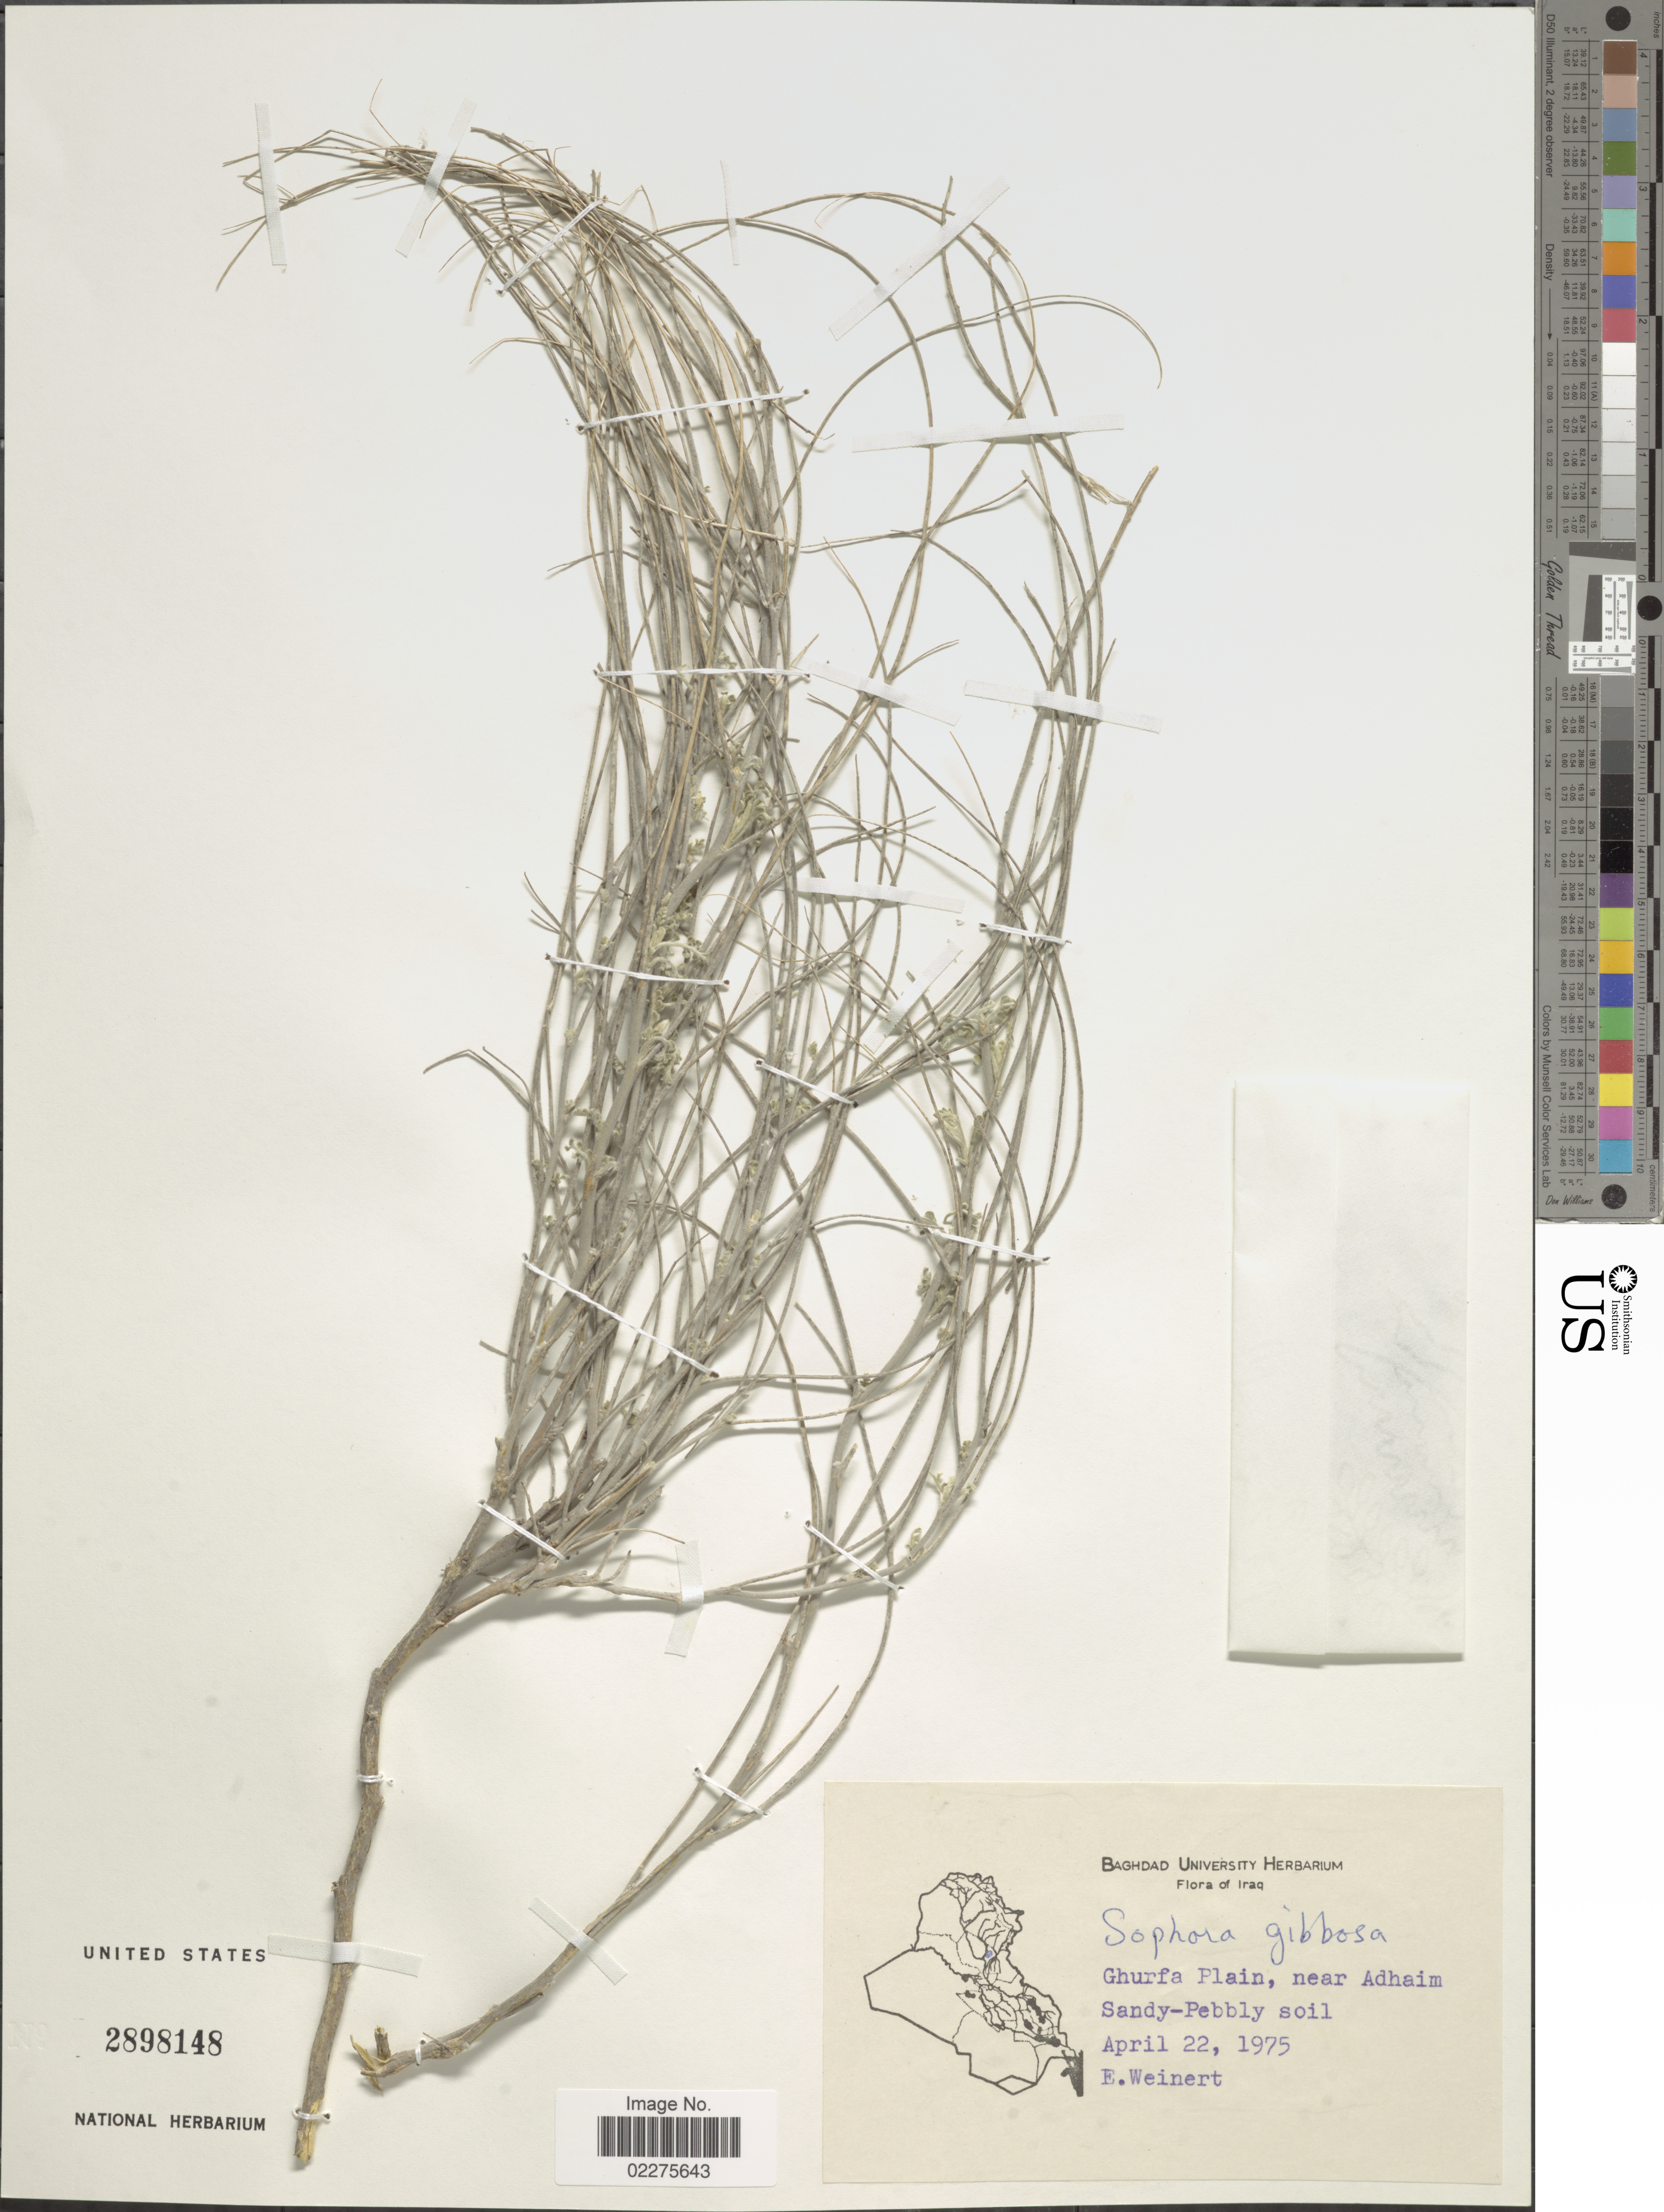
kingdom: Plantae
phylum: Tracheophyta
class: Magnoliopsida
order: Fabales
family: Fabaceae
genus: Ammothamnus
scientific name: Ammothamnus gibbosus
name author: (DC.) Boiss.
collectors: E. Weinert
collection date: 1975-04-22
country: Iraq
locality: Ghurfa Plain, near Adhaim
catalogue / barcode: US 2898148